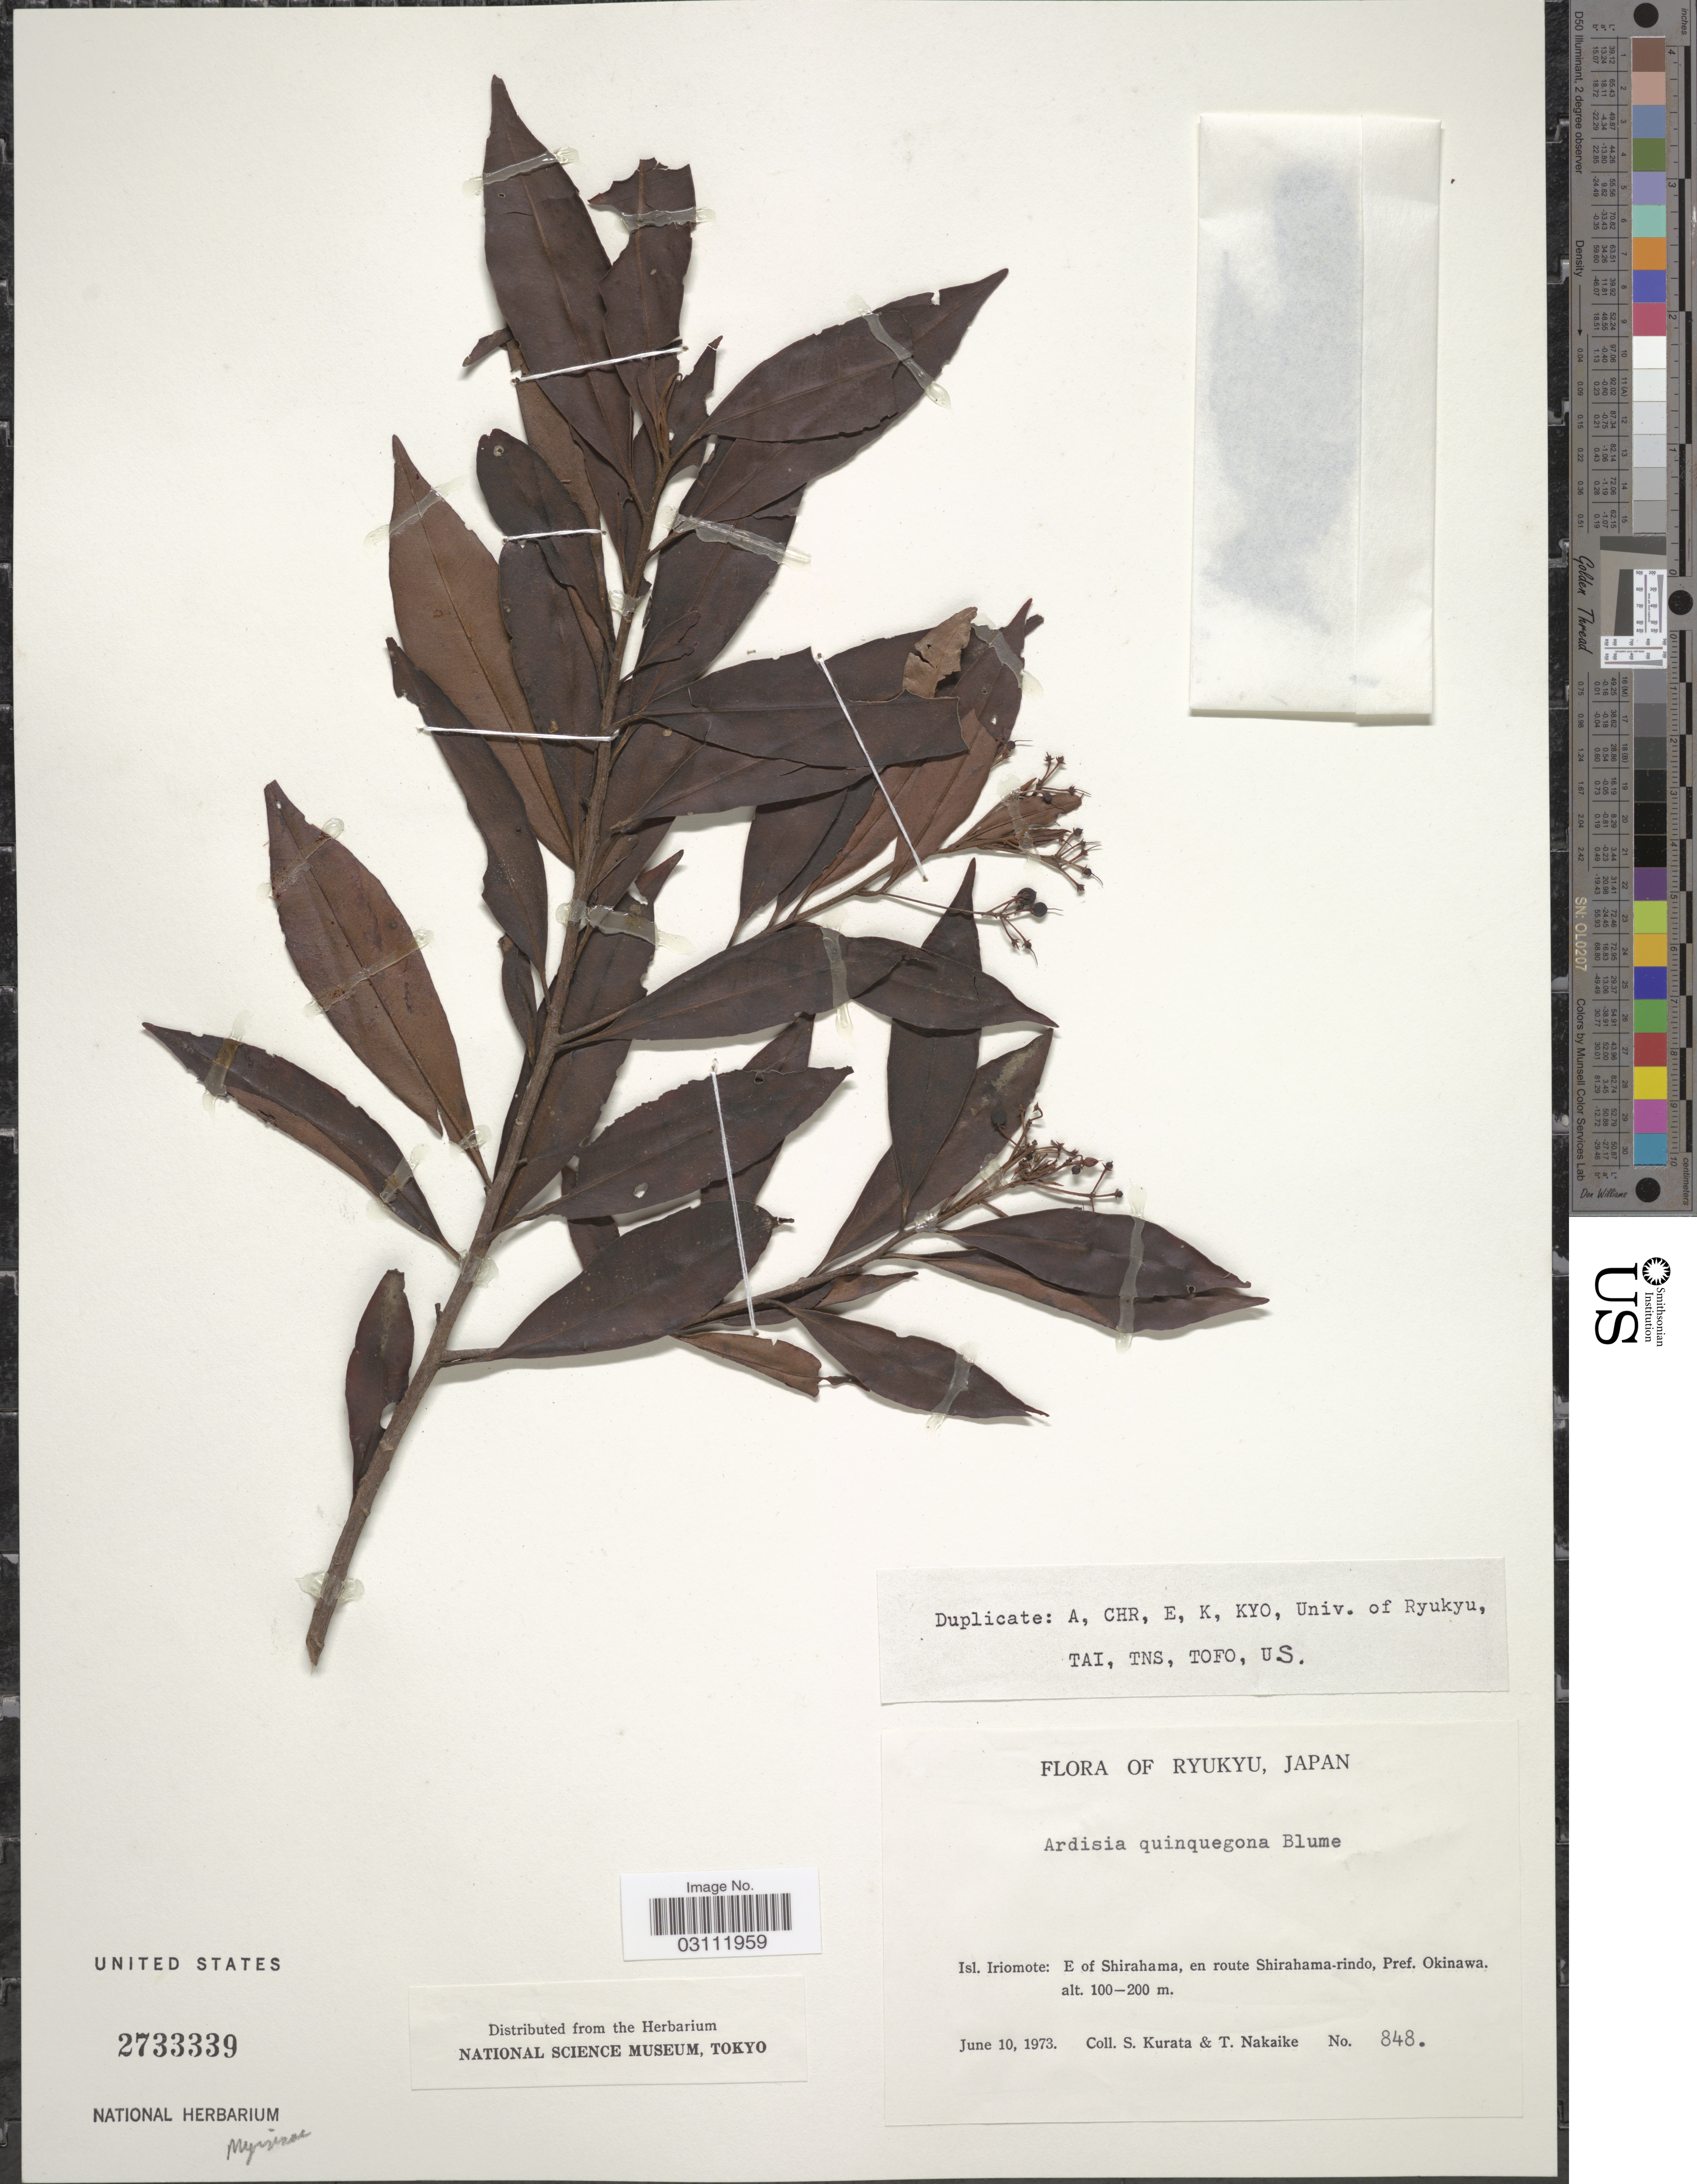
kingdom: Plantae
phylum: Tracheophyta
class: Magnoliopsida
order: Ericales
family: Primulaceae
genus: Ardisia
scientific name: Ardisia quinquegona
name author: Blume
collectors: Sa. Kurata & T. Nakaike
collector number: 848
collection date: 1973-06-10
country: Japan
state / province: Okinawa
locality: Ryukyu. E of Shirahama, en route Shirahama-rindo, Pref. Okinawa.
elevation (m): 100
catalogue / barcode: US 2733339